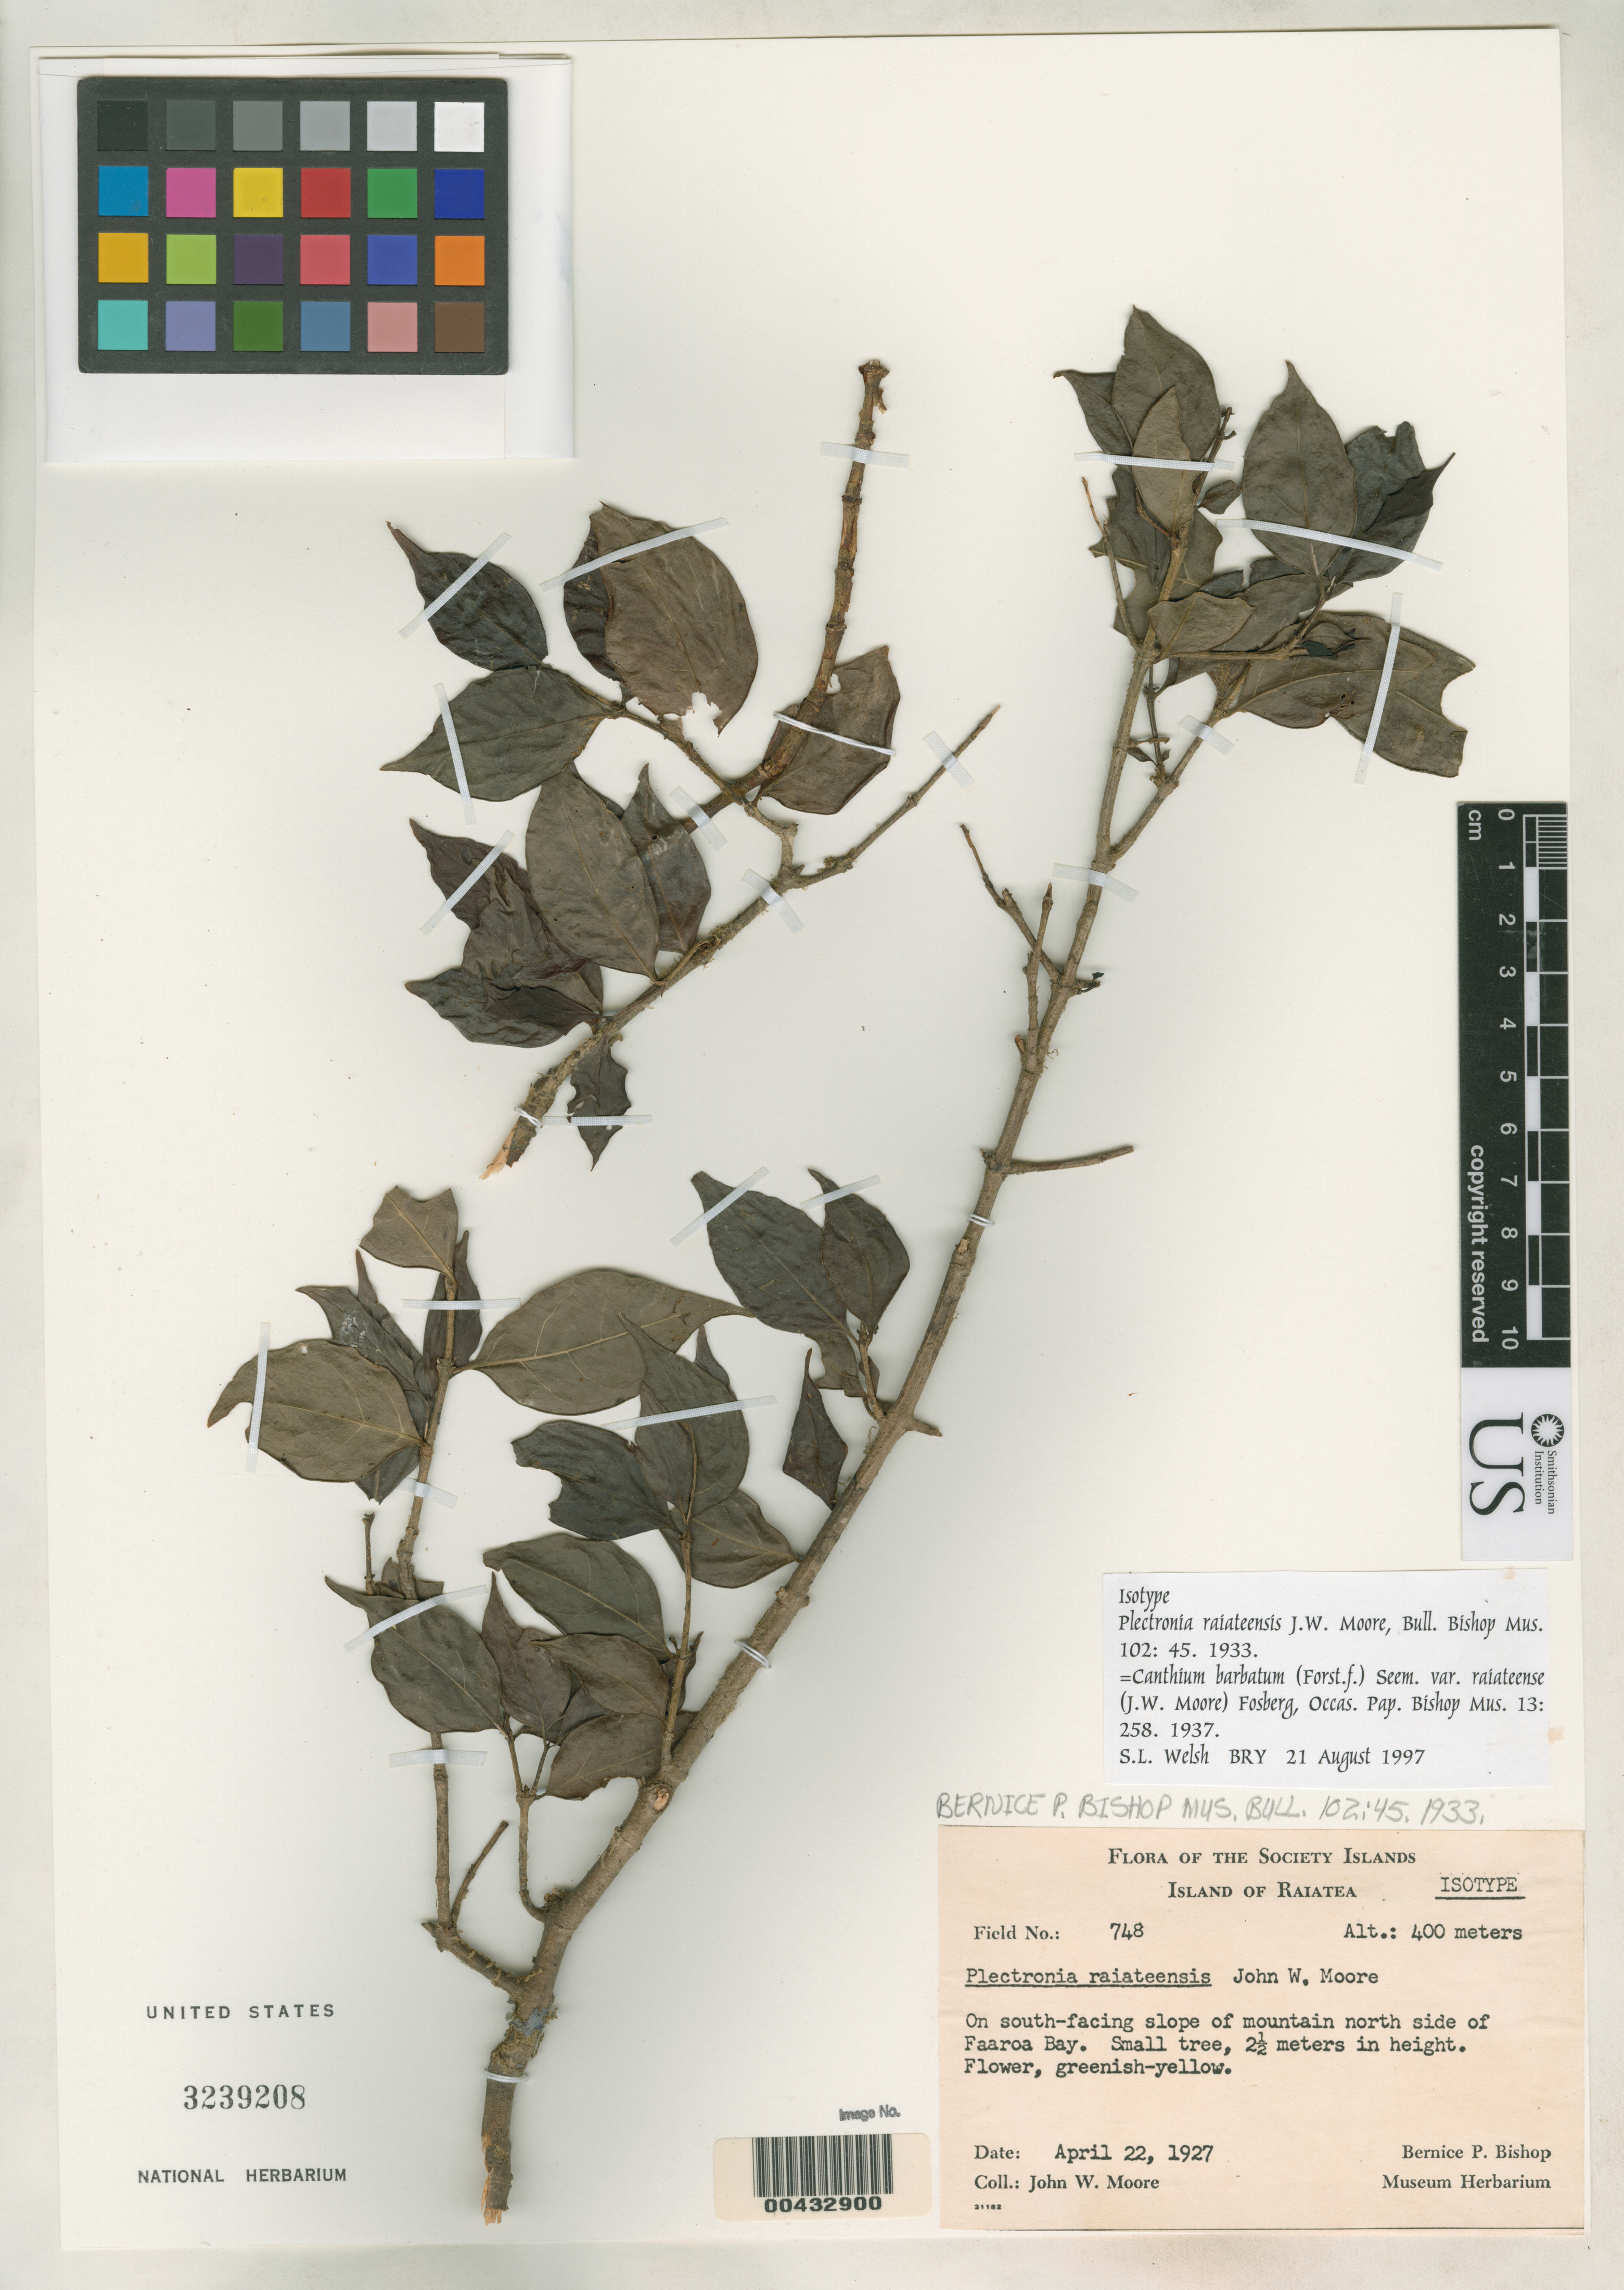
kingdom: Plantae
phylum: Tracheophyta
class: Magnoliopsida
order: Gentianales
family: Rubiaceae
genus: Plectronia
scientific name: Plectronia raiateensis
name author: J.W. Moore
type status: Isotype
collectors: J. W. Moore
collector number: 748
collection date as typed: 22 Apr 1927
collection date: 1927-04-22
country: French Polynesia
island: Raiatea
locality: S facing slope of mountain N side of Faaroa Bay. [Society Is.]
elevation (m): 400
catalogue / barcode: US 3239208